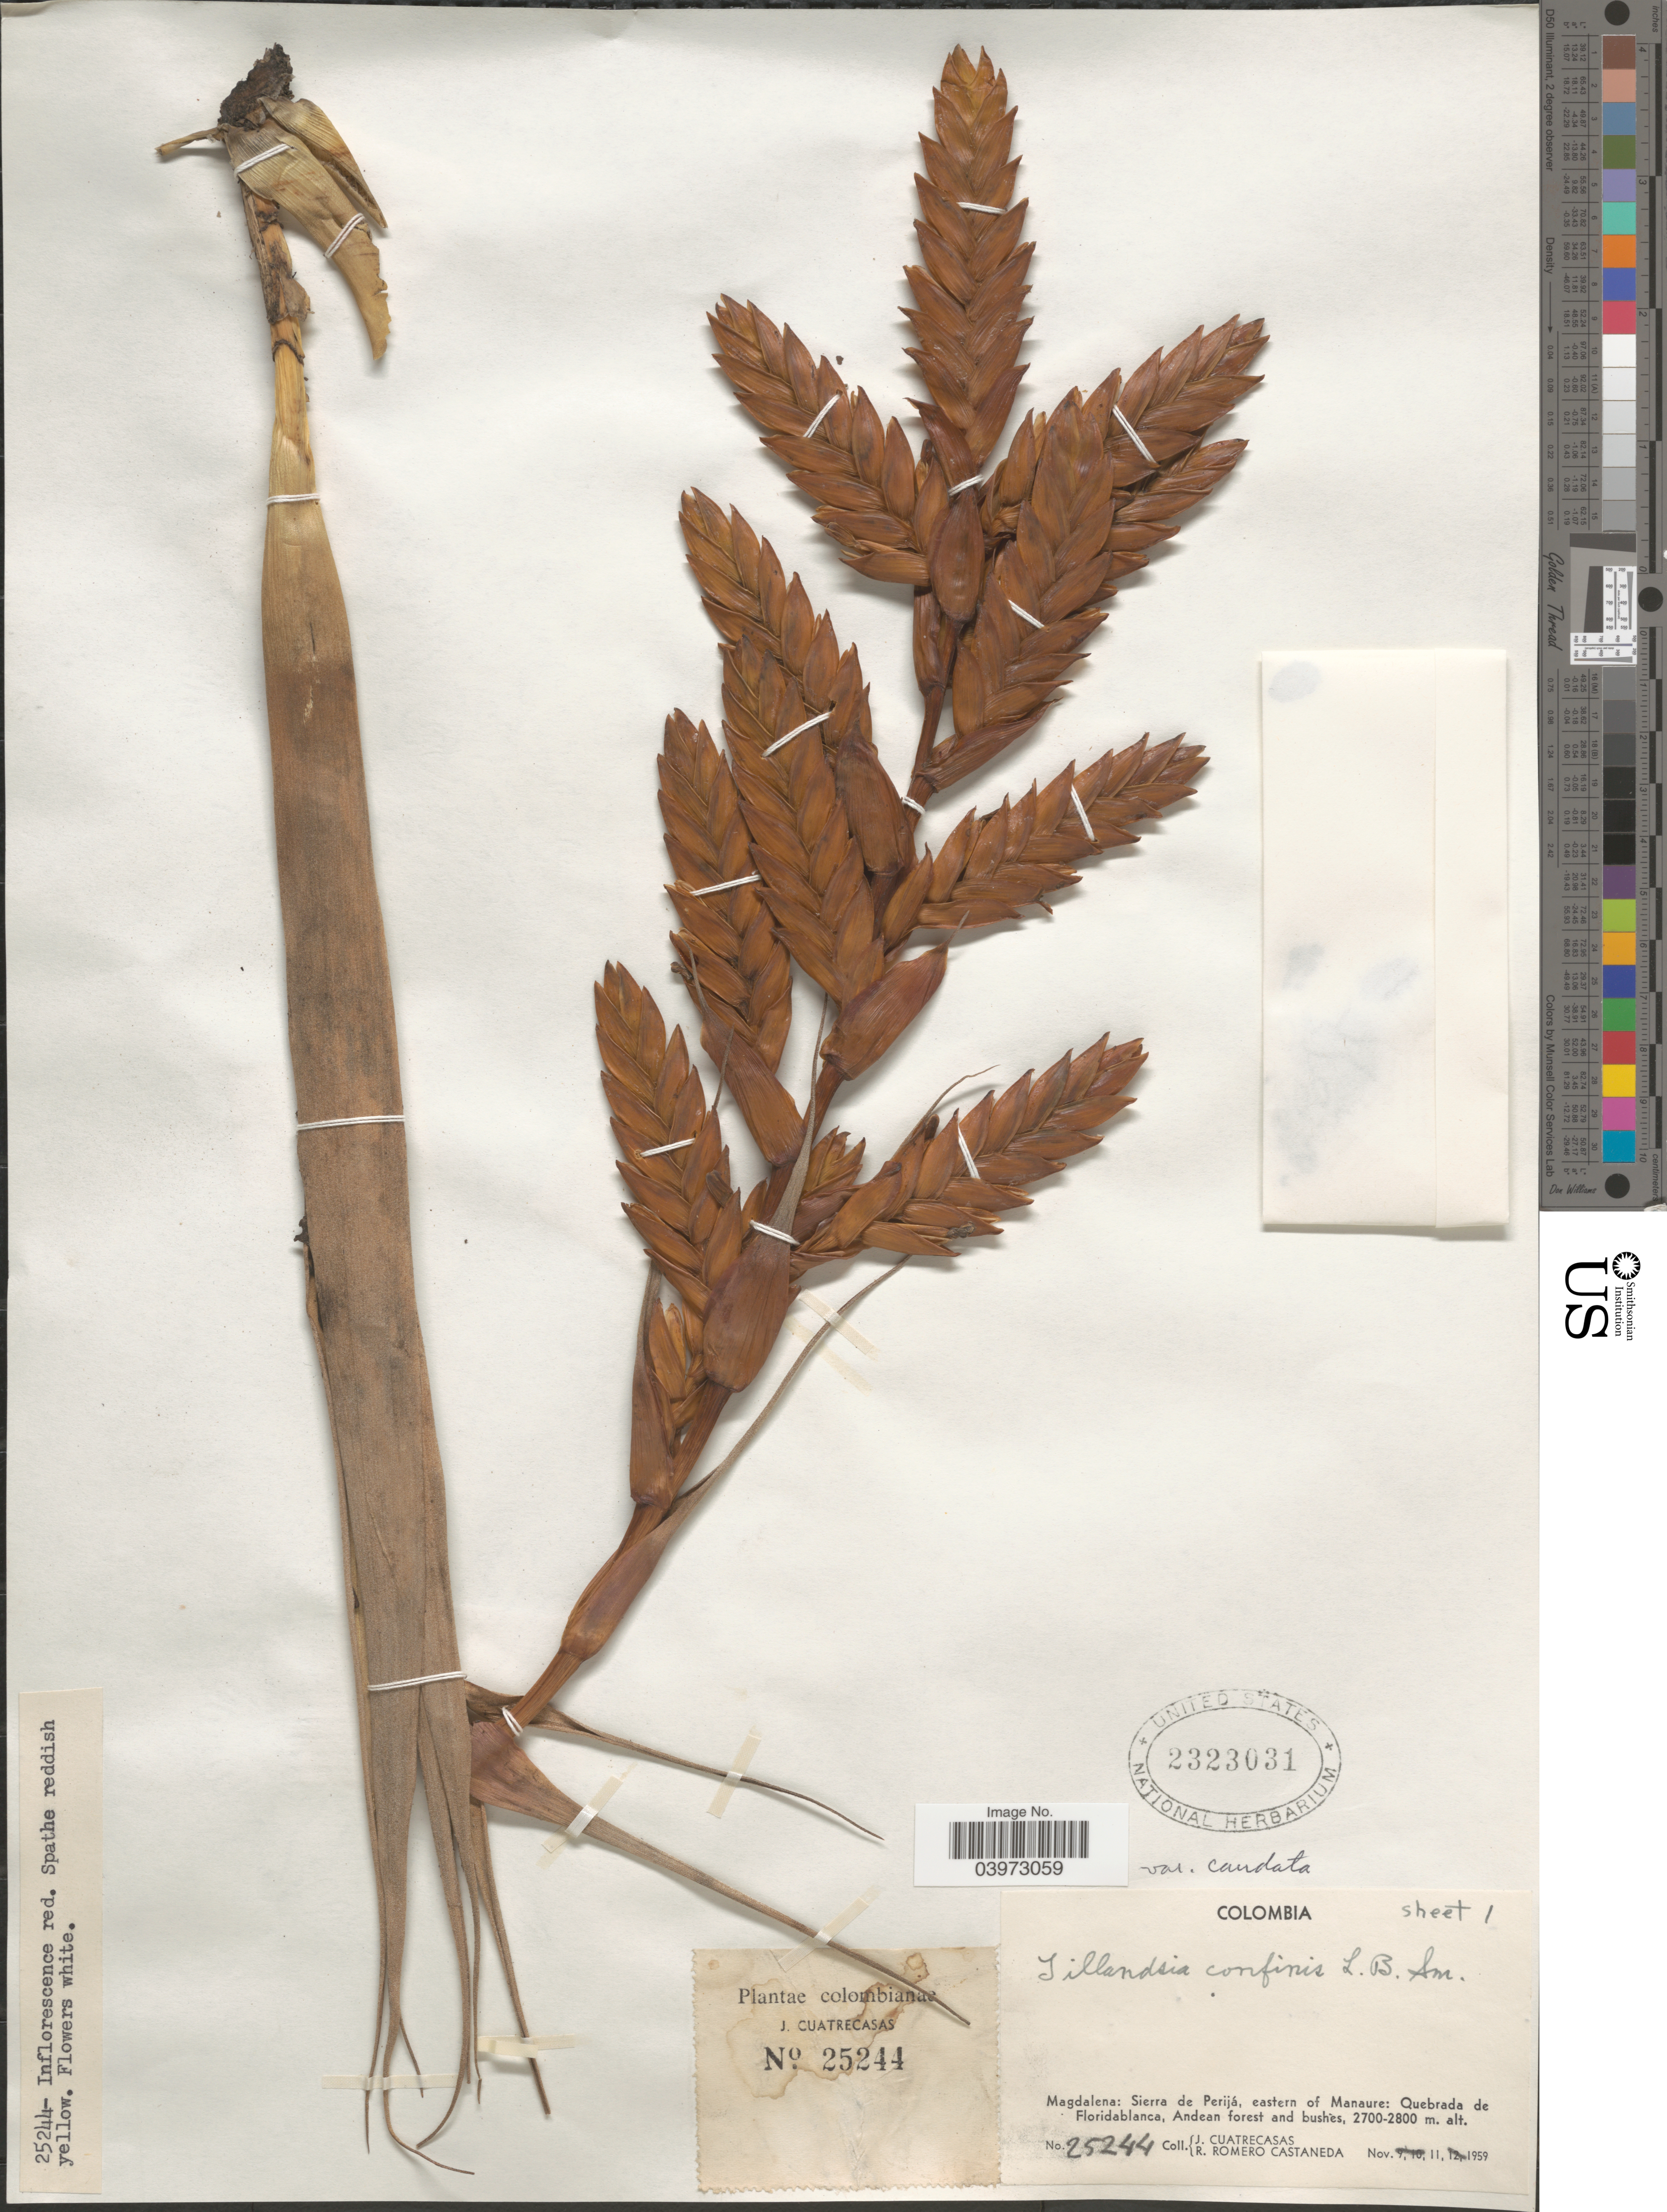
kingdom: Plantae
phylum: Tracheophyta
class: Liliopsida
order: Poales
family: Bromeliaceae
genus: Tillandsia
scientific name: Tillandsia confinis var. caudata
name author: L.B. Sm.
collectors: J. Cuatrecasas & R. Romero Castañeda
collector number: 25244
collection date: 1959-11-11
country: Colombia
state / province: Magdalena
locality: Sierra de Perijá, eastern of Manaure: Quebrada de Floridablanca, Andean forest and bushes.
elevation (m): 2700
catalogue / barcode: US 2323031